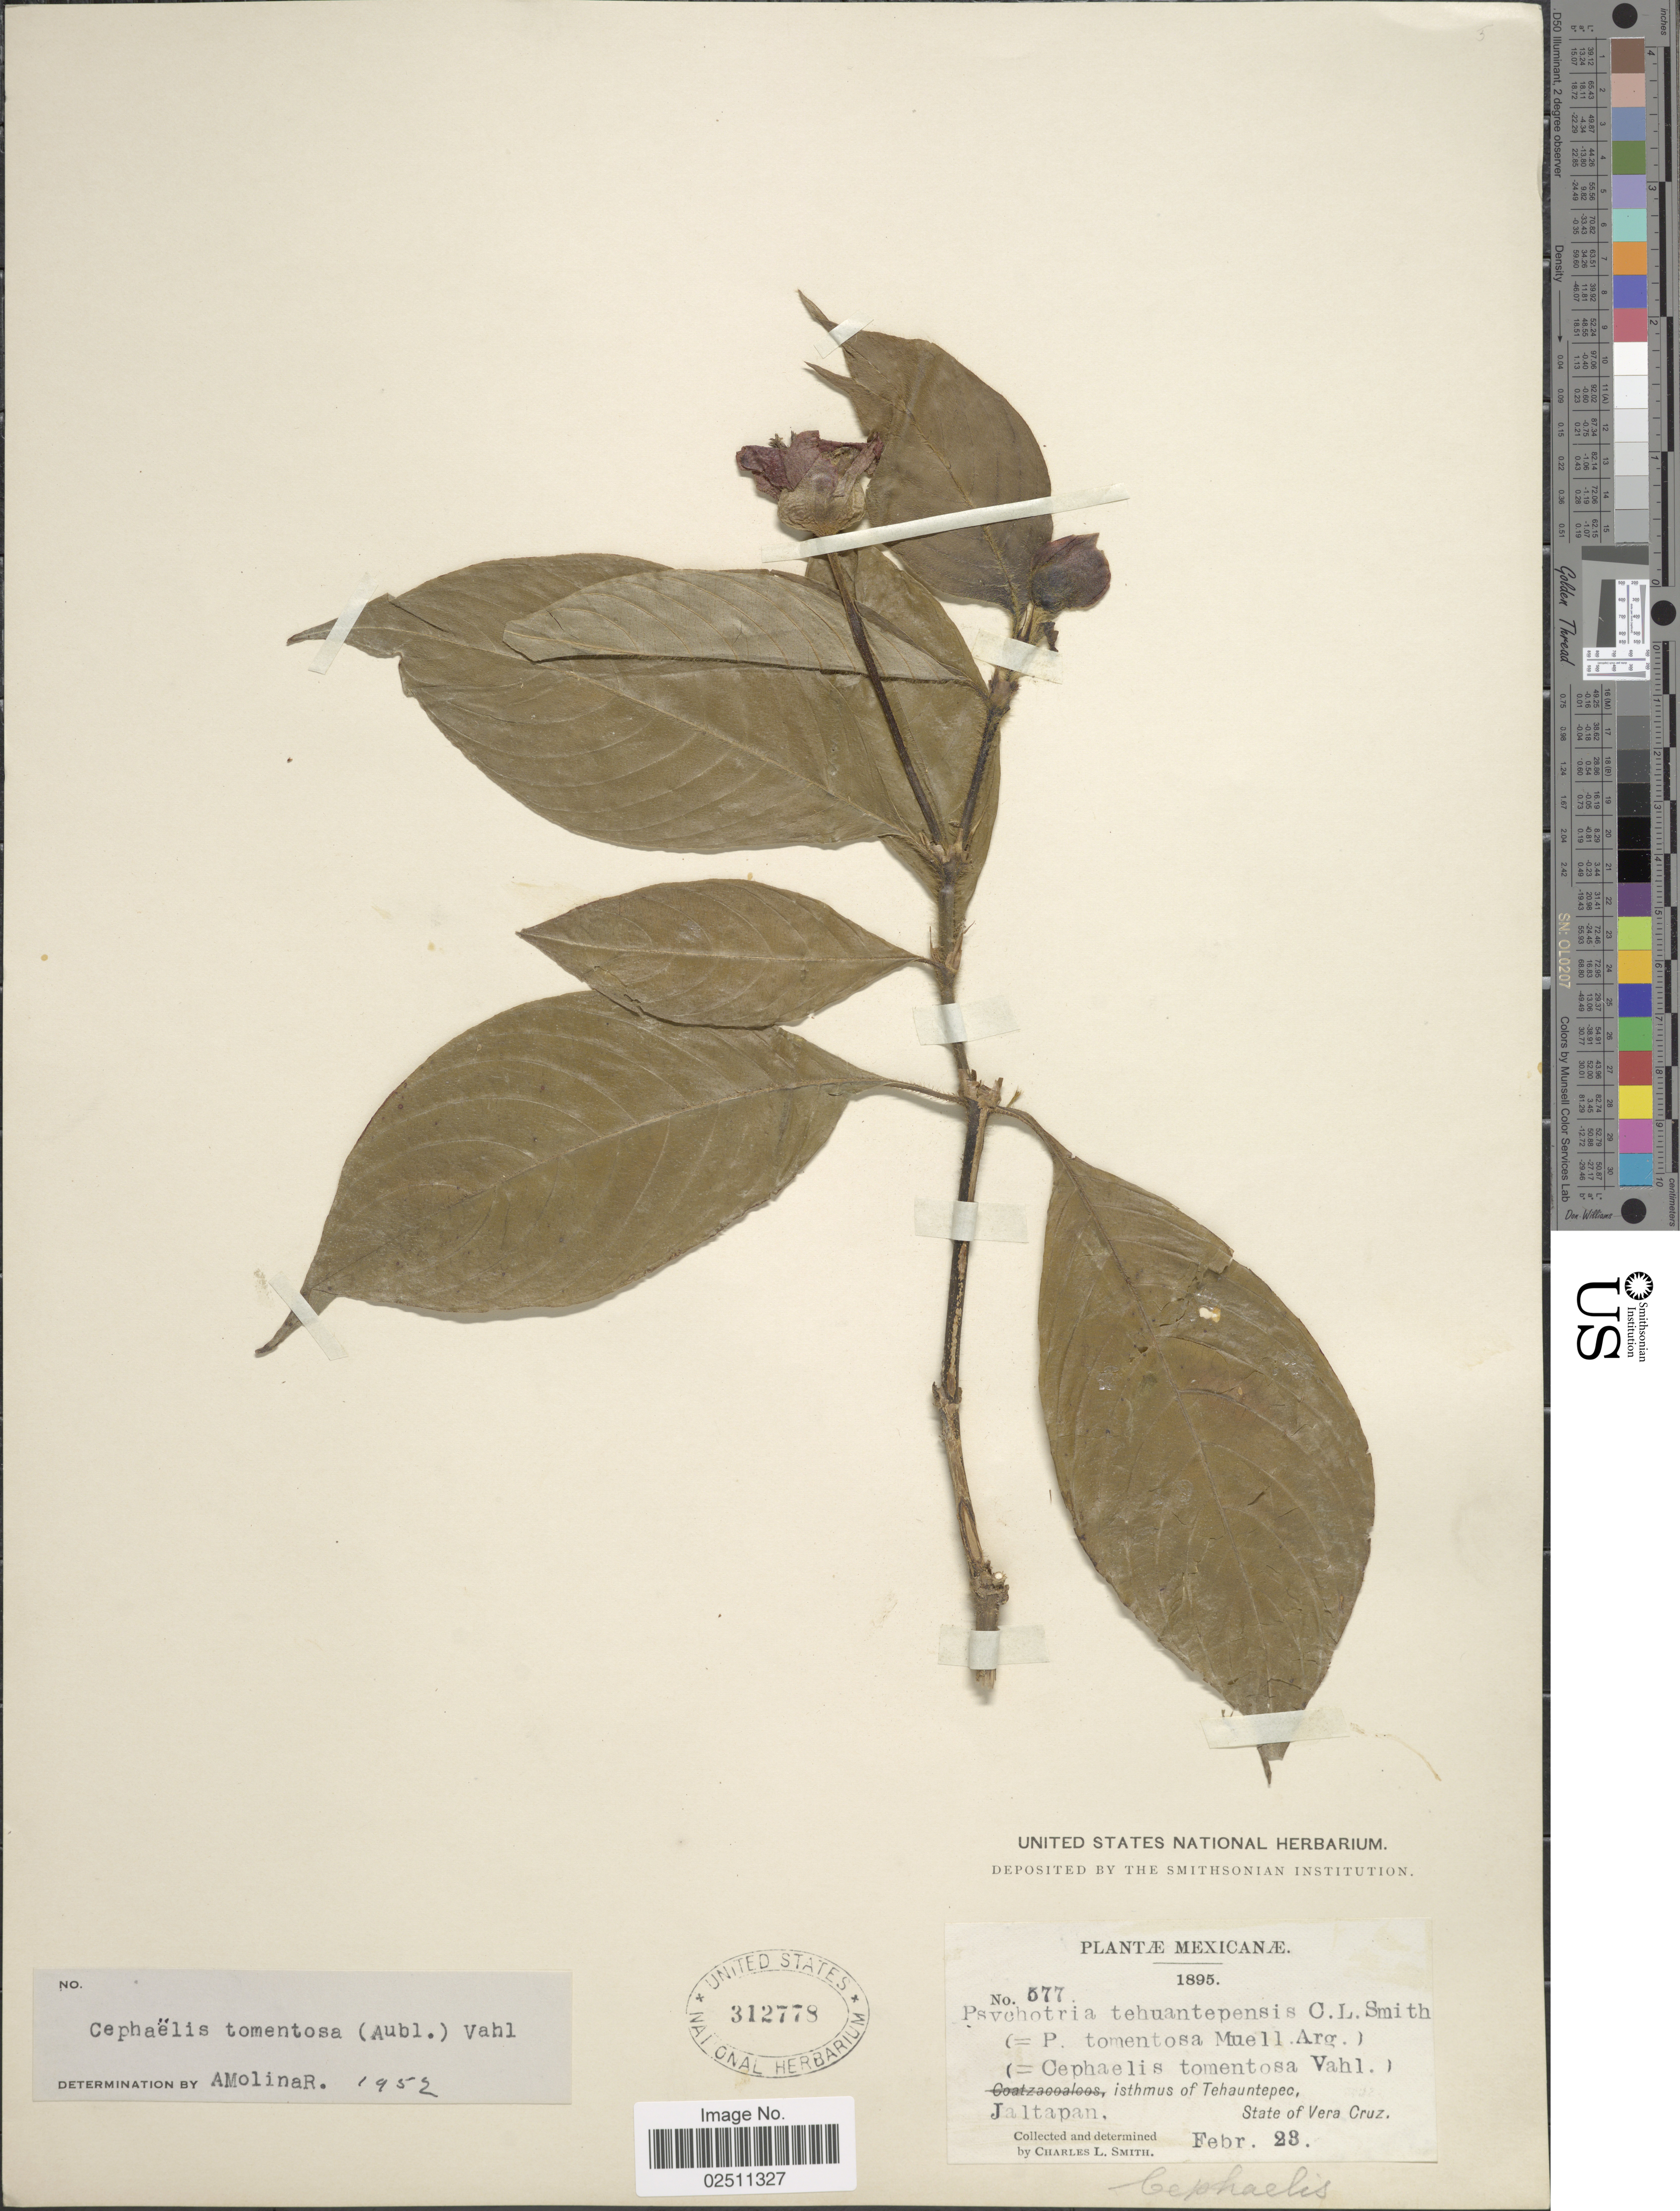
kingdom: Plantae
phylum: Tracheophyta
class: Magnoliopsida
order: Gentianales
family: Rubiaceae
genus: Psychotria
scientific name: Psychotria poeppigiana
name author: Müll. Arg.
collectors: C. L. Smith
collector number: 577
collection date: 1895-02-23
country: Mexico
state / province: Veracruz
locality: Jaltapan, isthmus of Tehuantepec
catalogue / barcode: US 312778